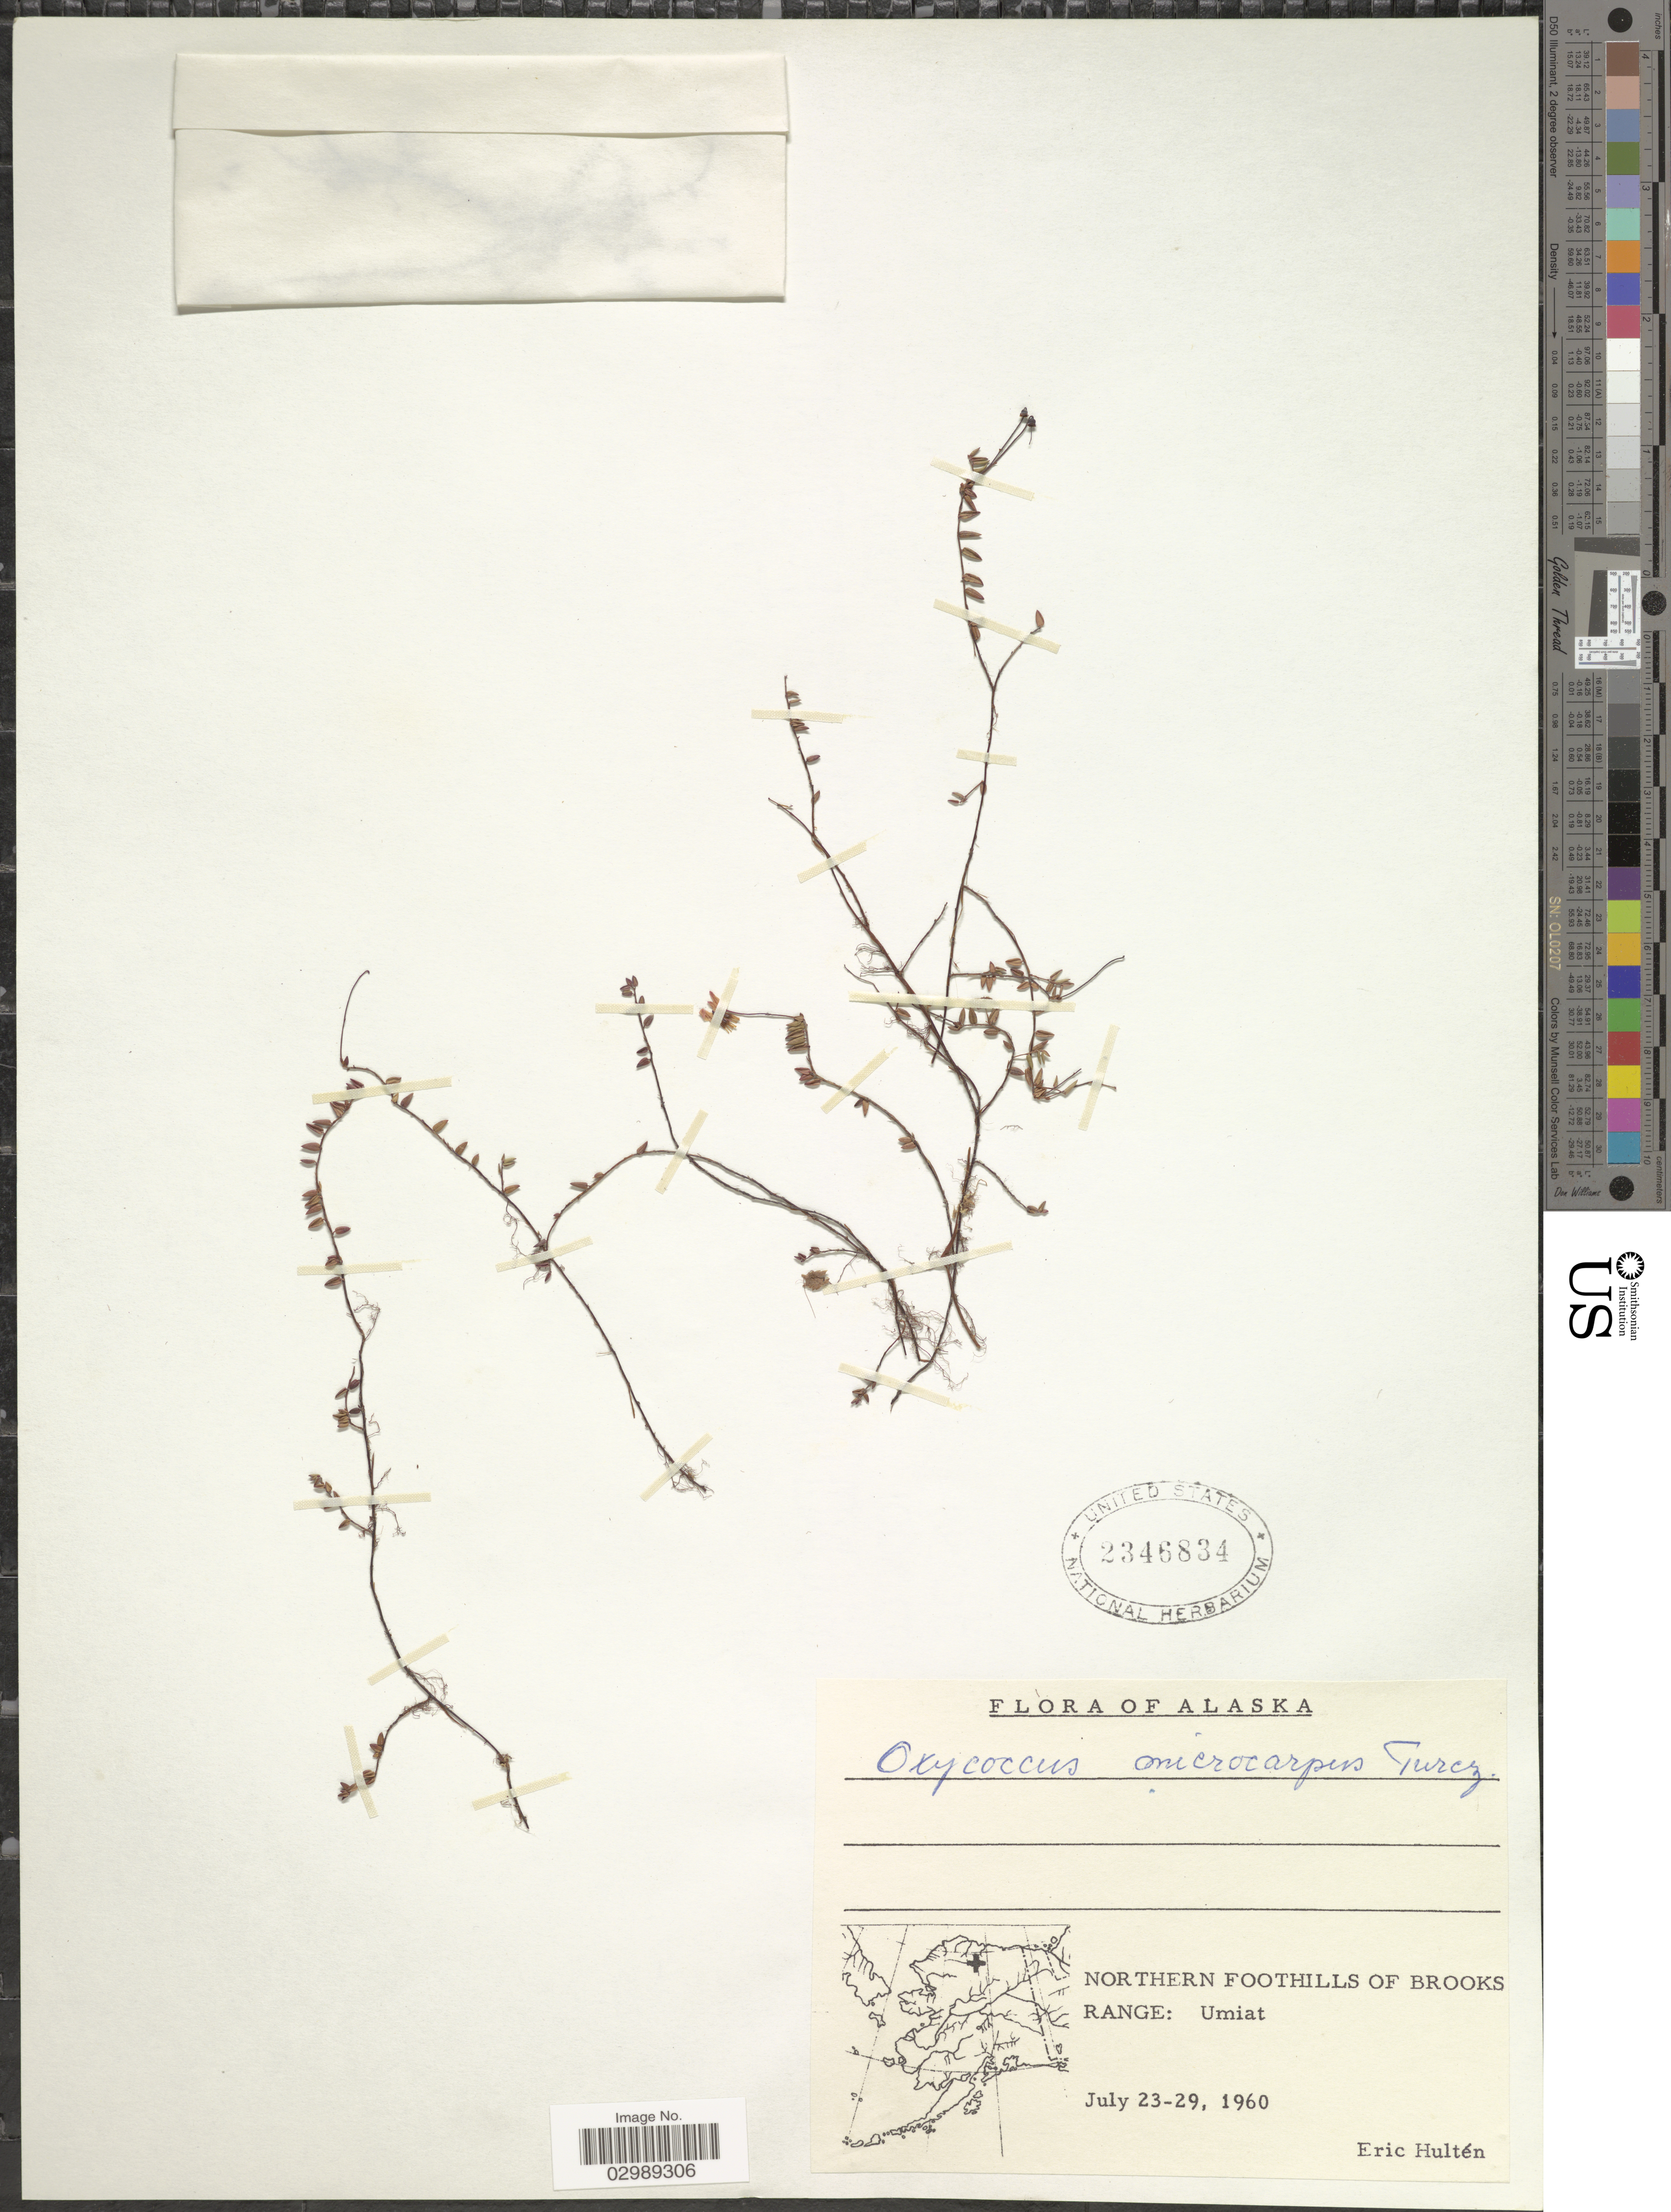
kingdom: Plantae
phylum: Tracheophyta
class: Magnoliopsida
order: Ericales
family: Ericaceae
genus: Vaccinium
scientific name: Vaccinium oxycoccos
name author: L.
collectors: E. G. Hultén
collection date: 1960-07-23/1960-07-29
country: United States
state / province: Alaska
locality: Northern Foothills of Brooks Range: Umiat.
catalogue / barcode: US 2346834